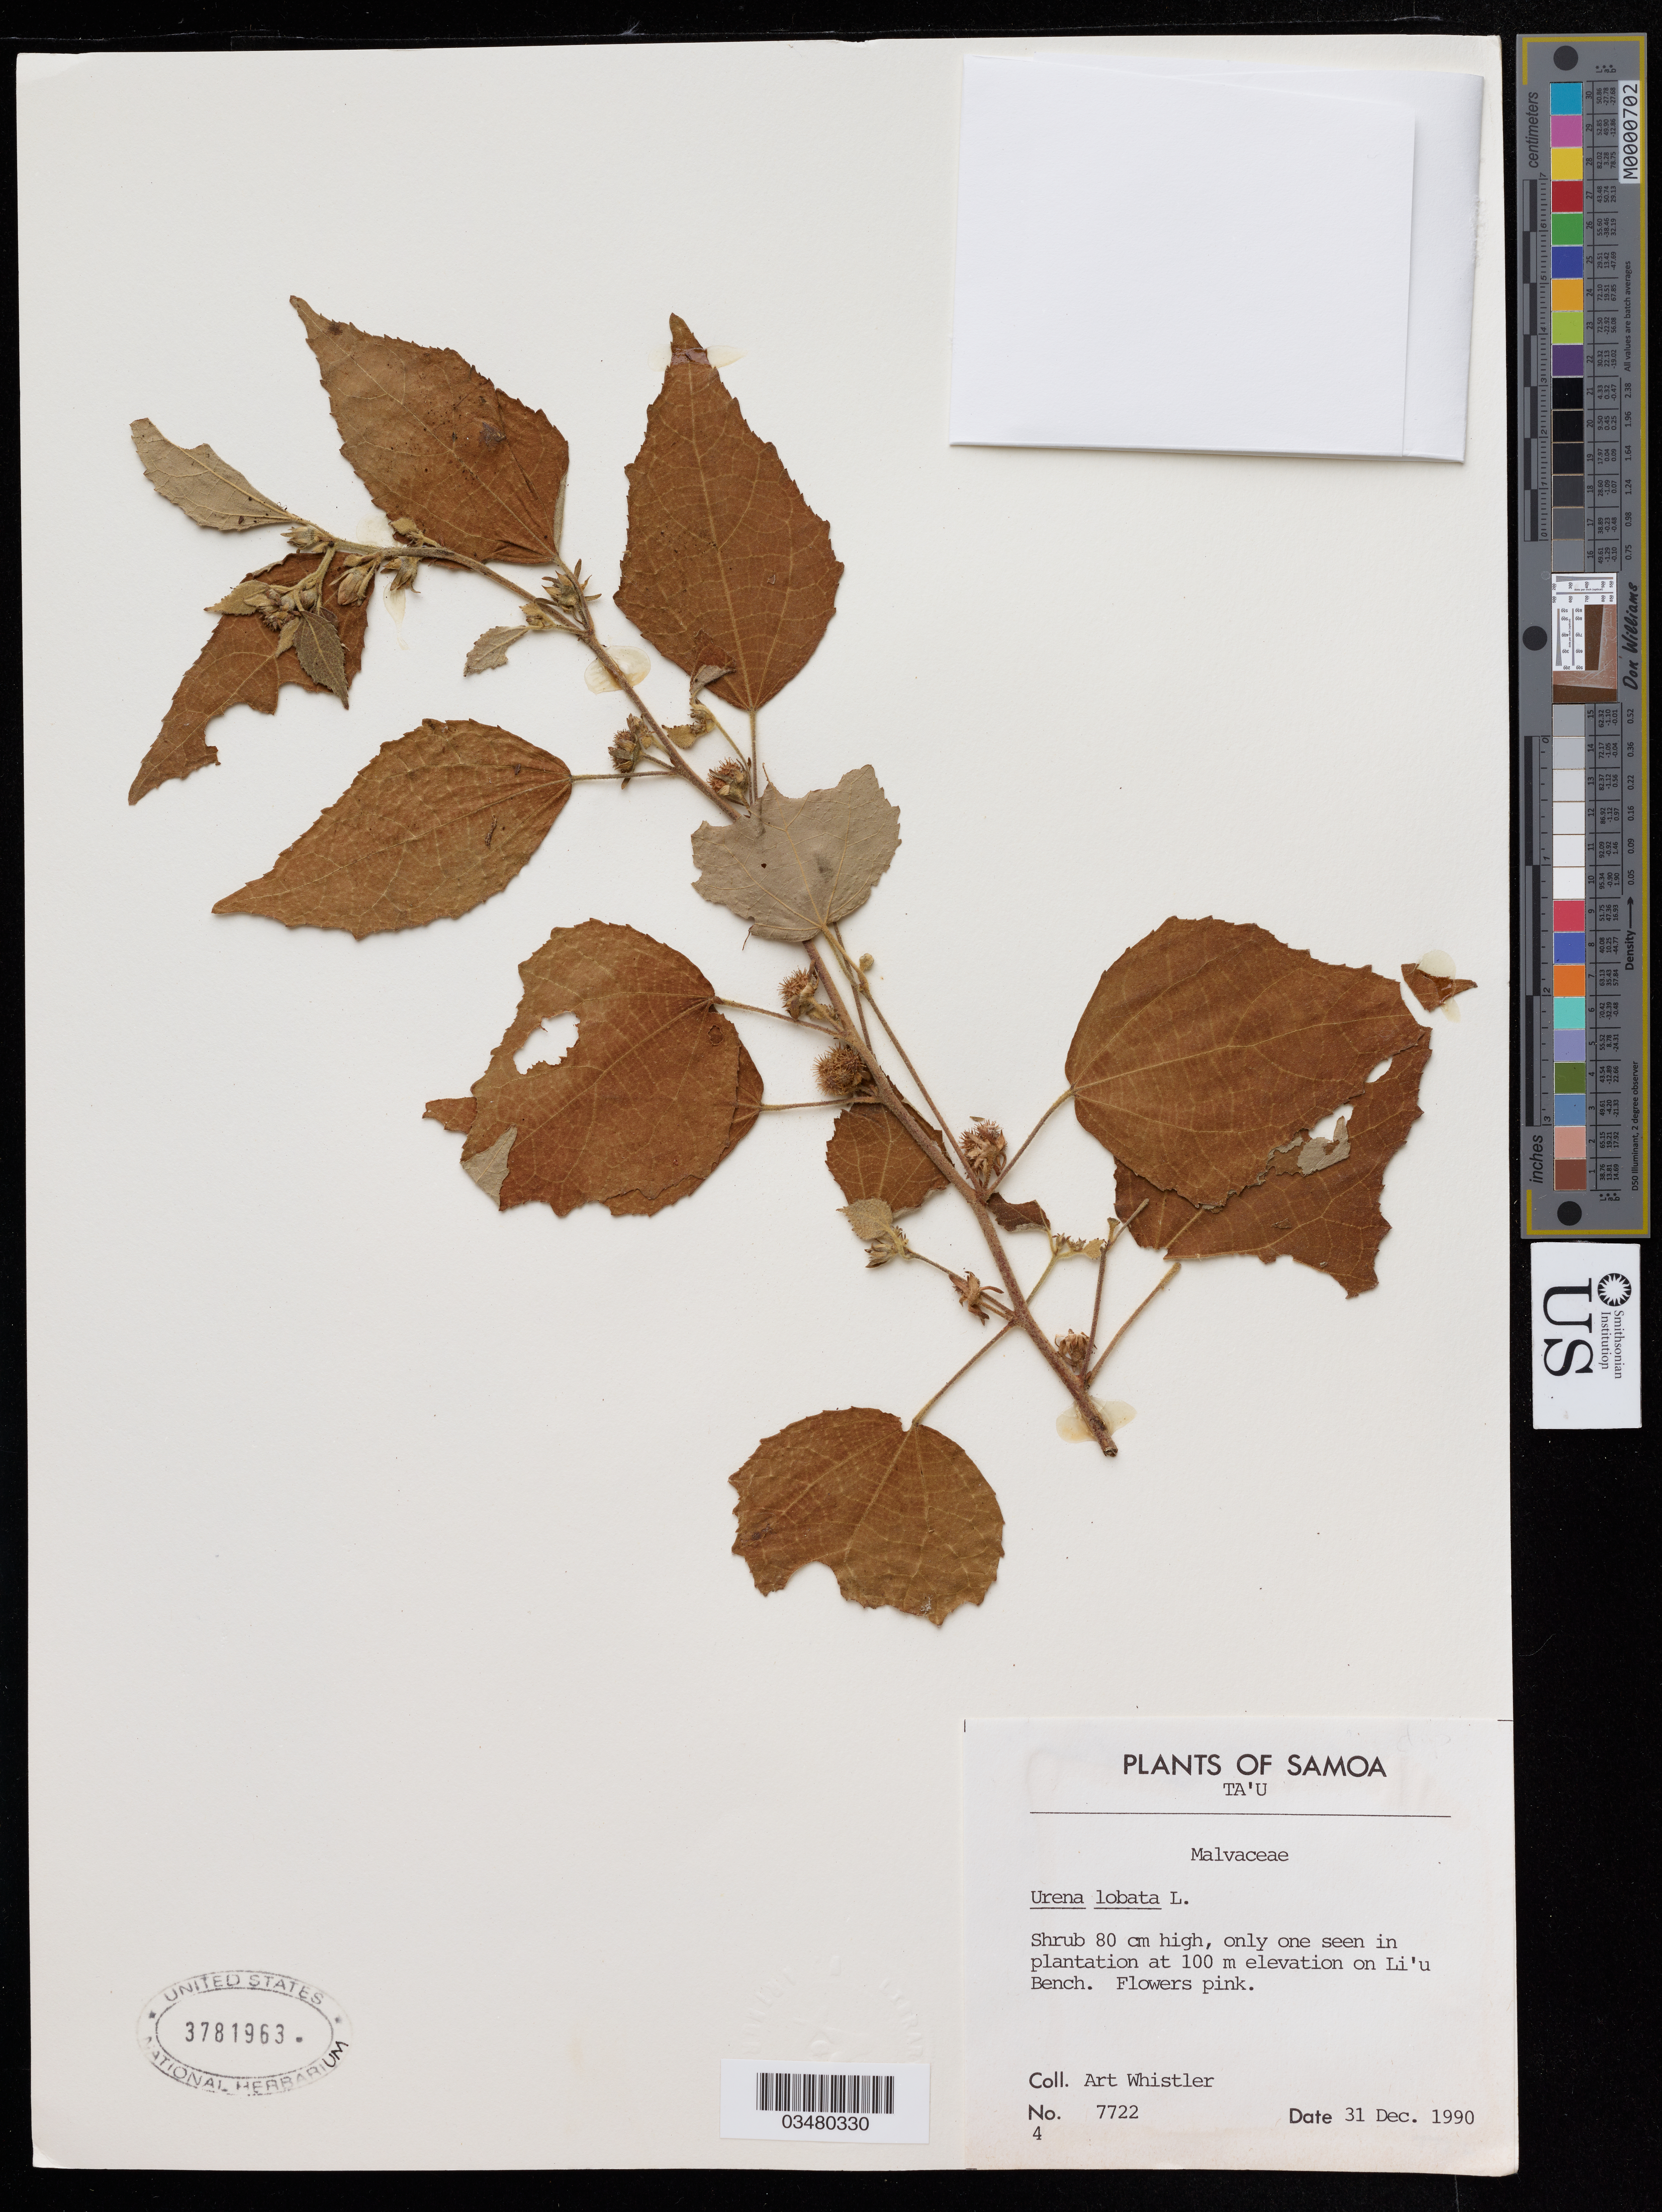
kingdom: Plantae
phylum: Tracheophyta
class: Magnoliopsida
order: Malvales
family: Malvaceae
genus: Urena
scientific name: Urena lobata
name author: L.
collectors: A. Whistler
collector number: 7722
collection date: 1990-12-31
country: American Samoa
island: Ta'u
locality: Ta'u, Li'u Bench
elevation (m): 100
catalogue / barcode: US 3781963